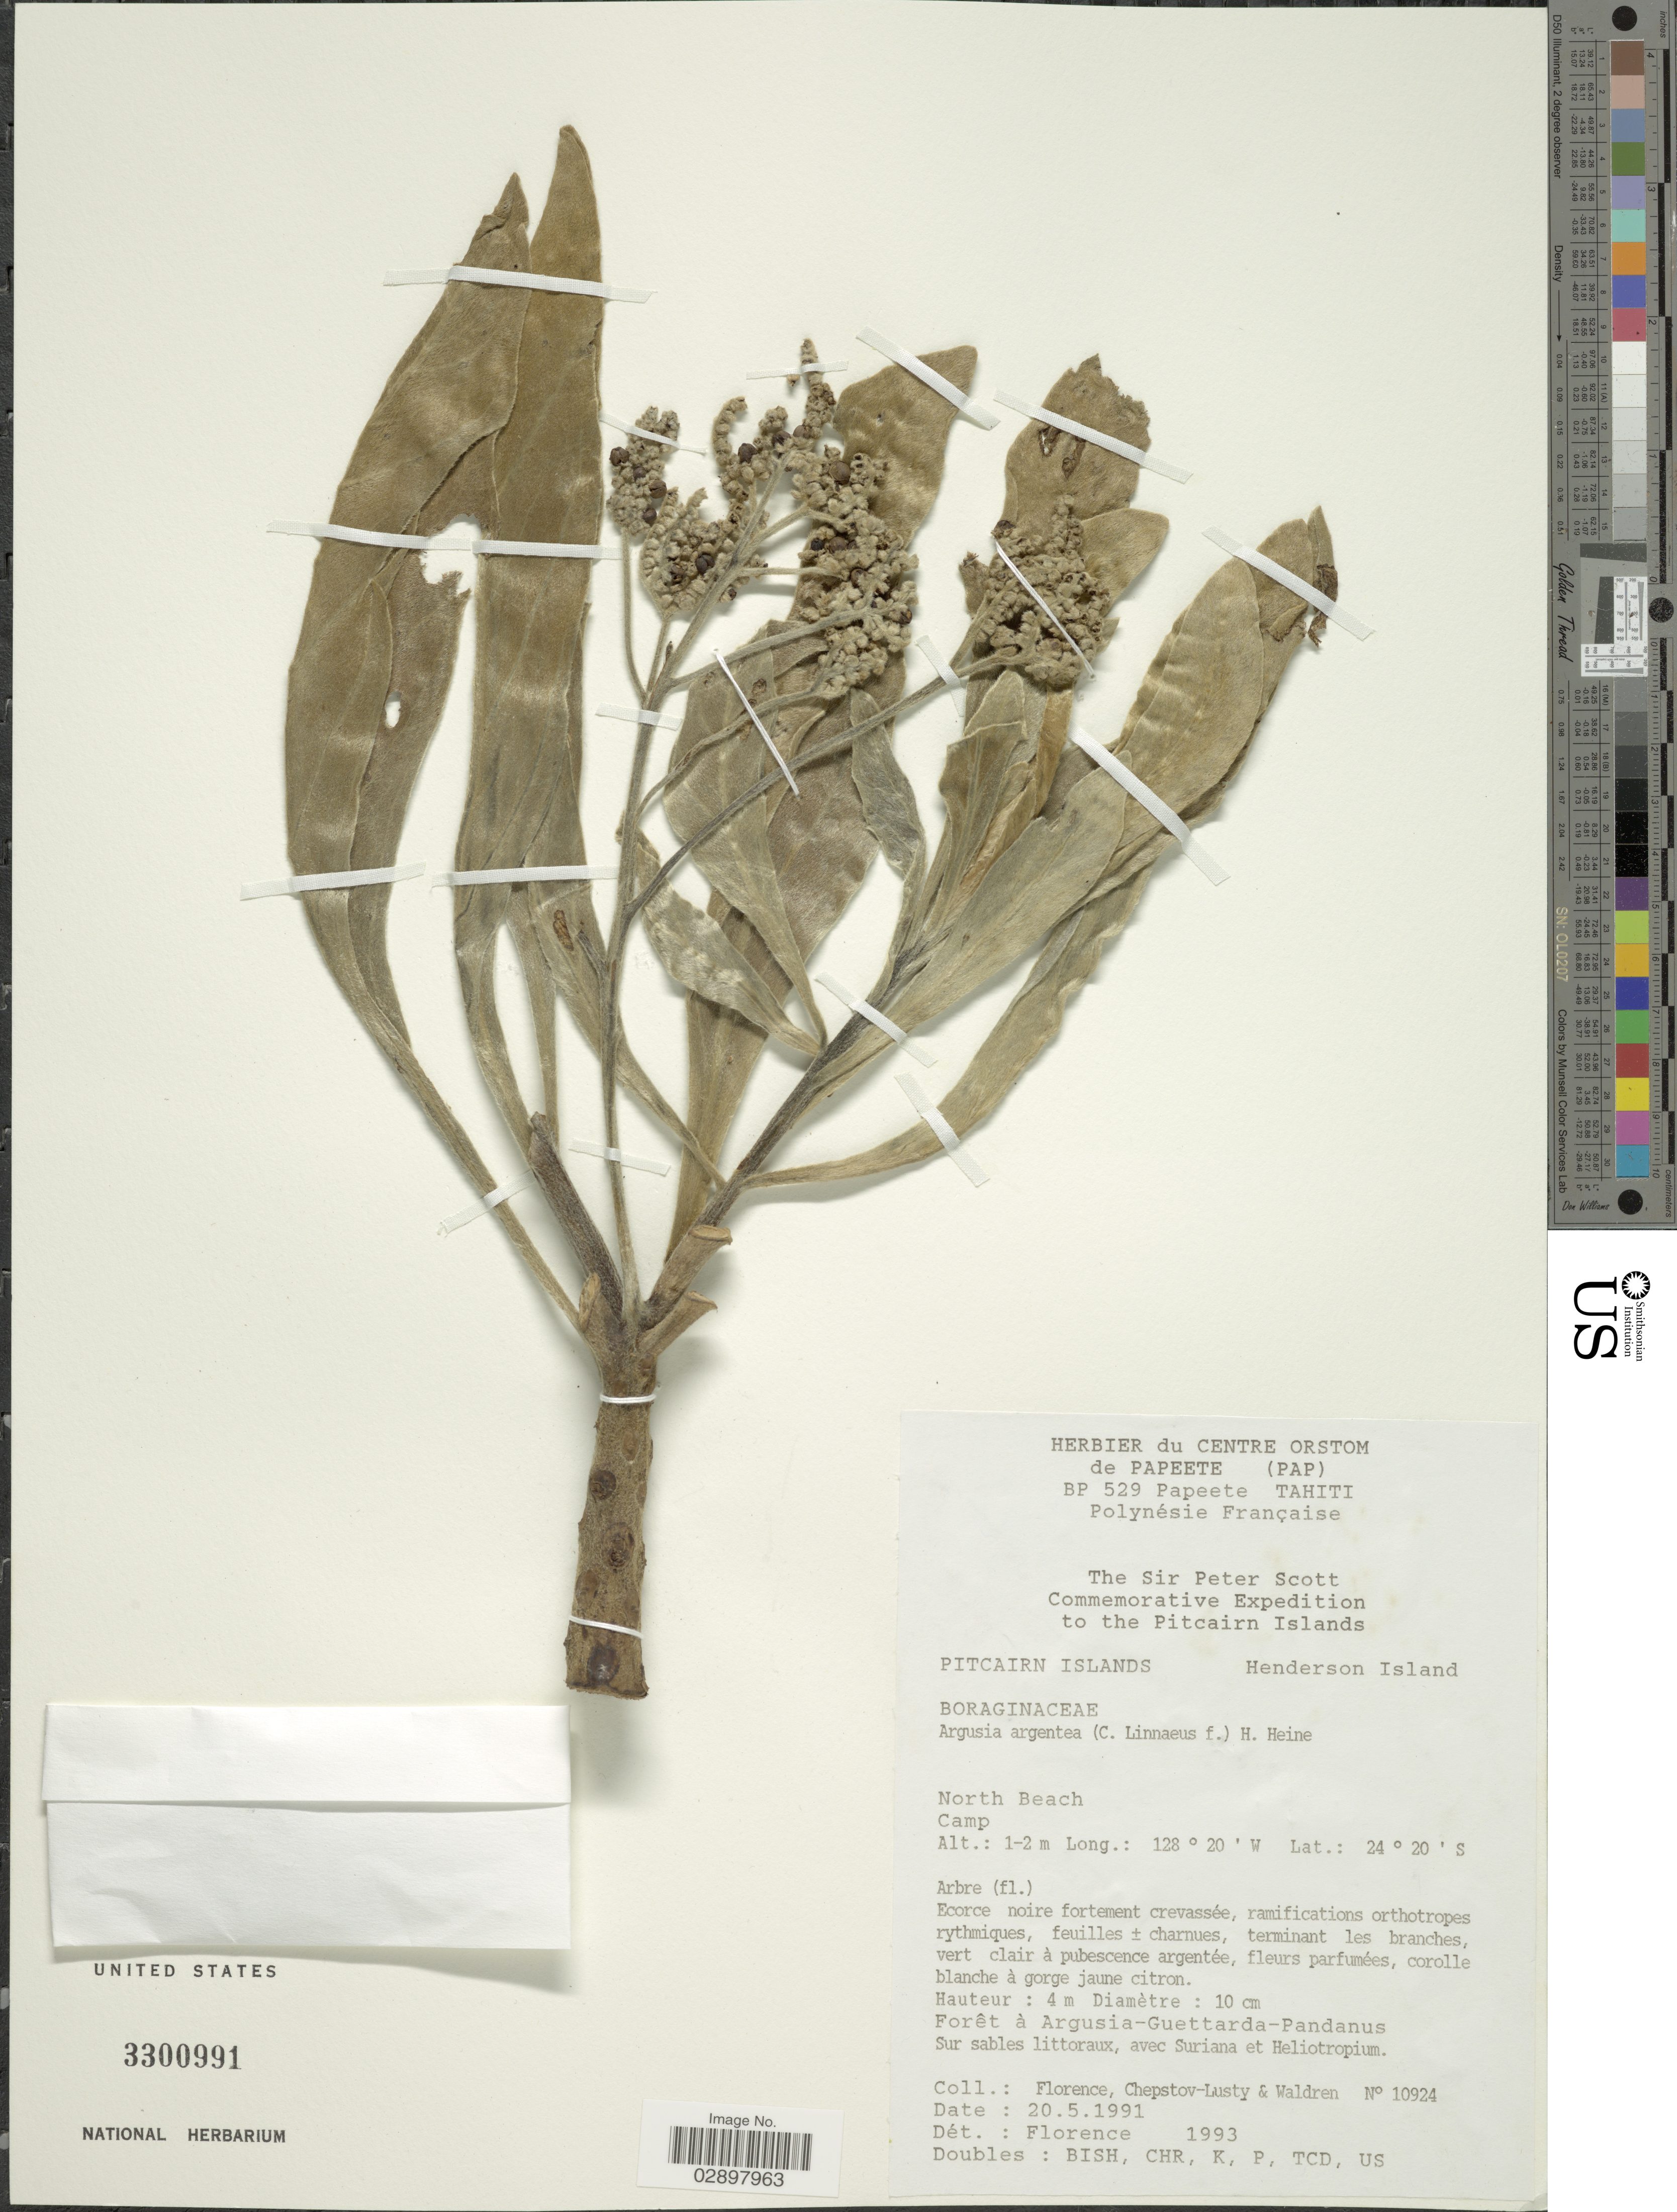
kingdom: Plantae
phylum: Tracheophyta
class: Magnoliopsida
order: Boraginales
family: Heliotropiaceae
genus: Heliotropium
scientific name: Heliotropium arboreum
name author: (Blanco) Mabberley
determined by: Wagner, W. L., (BOT), Smithsonian Institution - National Museum of Natural History (UNITED STATES)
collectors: -. Florence, -. Chepstov-lusty & Waldren, --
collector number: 10924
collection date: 1991-05-20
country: Pitcairn Islands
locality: Henderson Island. North Beach. Camp.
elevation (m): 1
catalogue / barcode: US 3300991